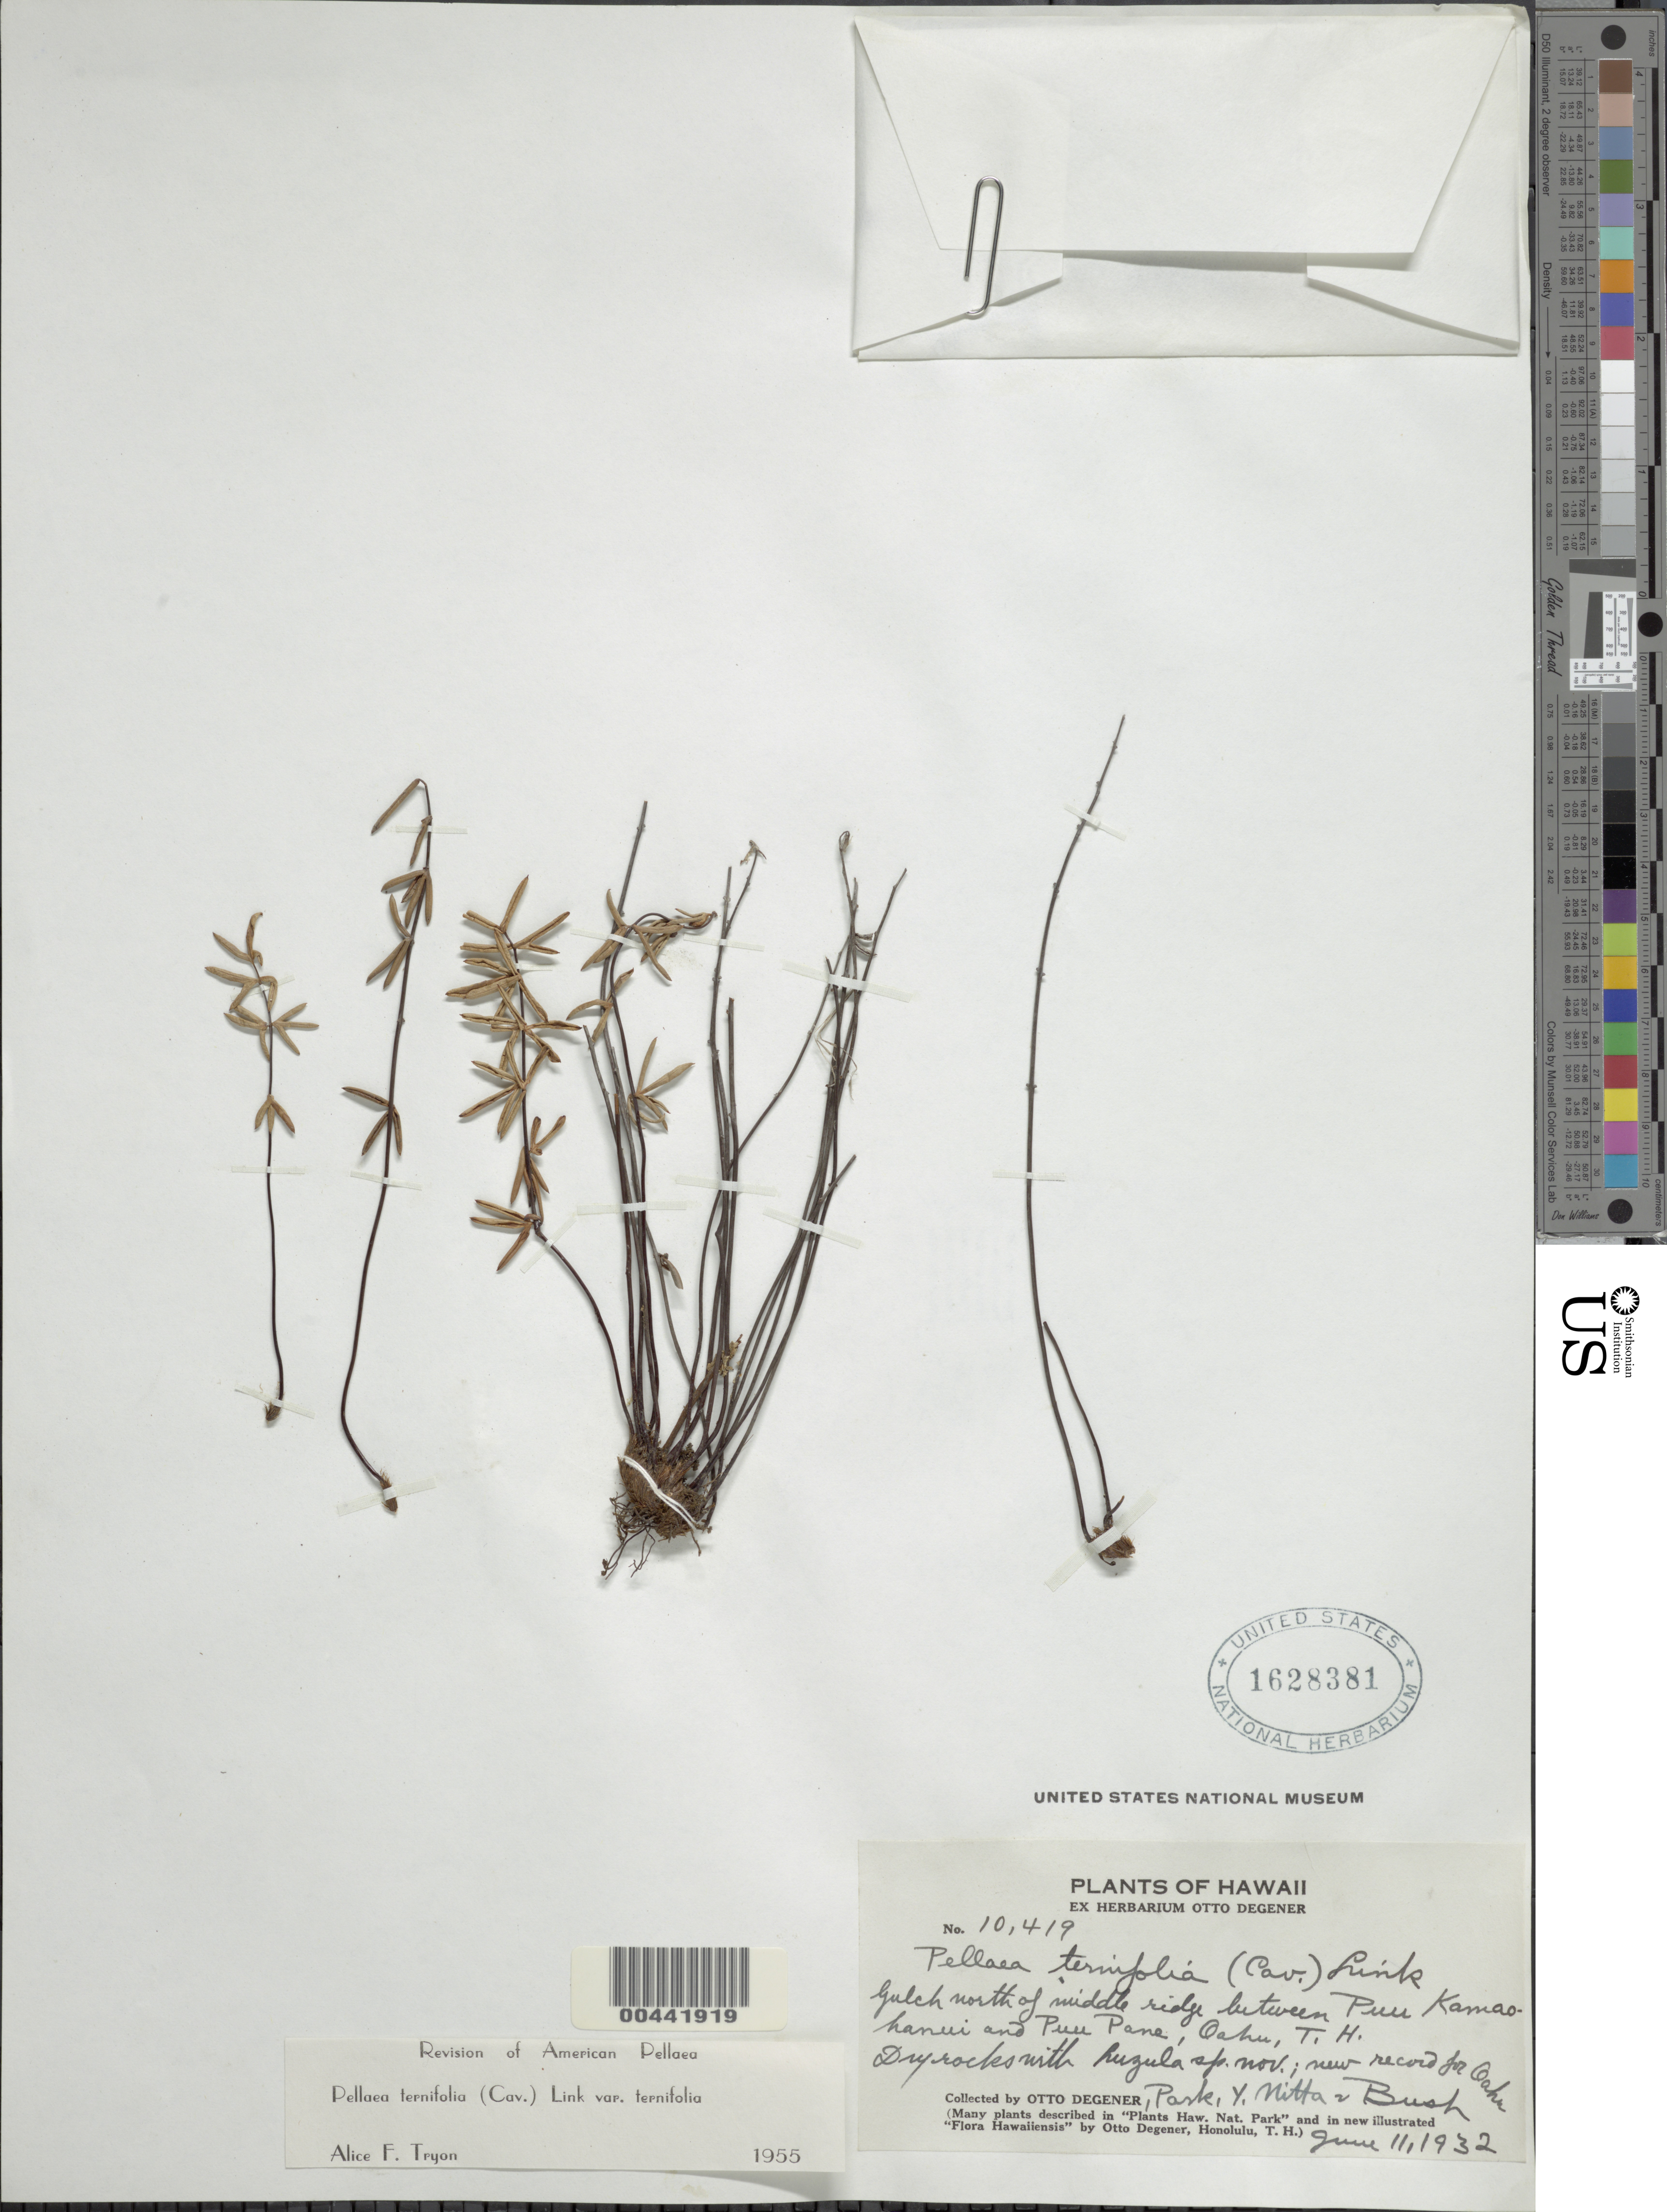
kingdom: Plantae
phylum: Tracheophyta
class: Polypodiopsida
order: Polypodiales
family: Pteridaceae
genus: Pellaea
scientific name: Pellaea ternifolia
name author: (Cav.) Link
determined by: Tryon, A. F.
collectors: O. Degener, Park, Y. Nitta & B. F. Bush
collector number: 10419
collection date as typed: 11 Jun 1932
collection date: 1932-06-11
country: United States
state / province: Hawaii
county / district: Honolulu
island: Oahu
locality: Gulch N of middle ridge between Puu Kamaohanui and Puu Pane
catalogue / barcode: US 1628381